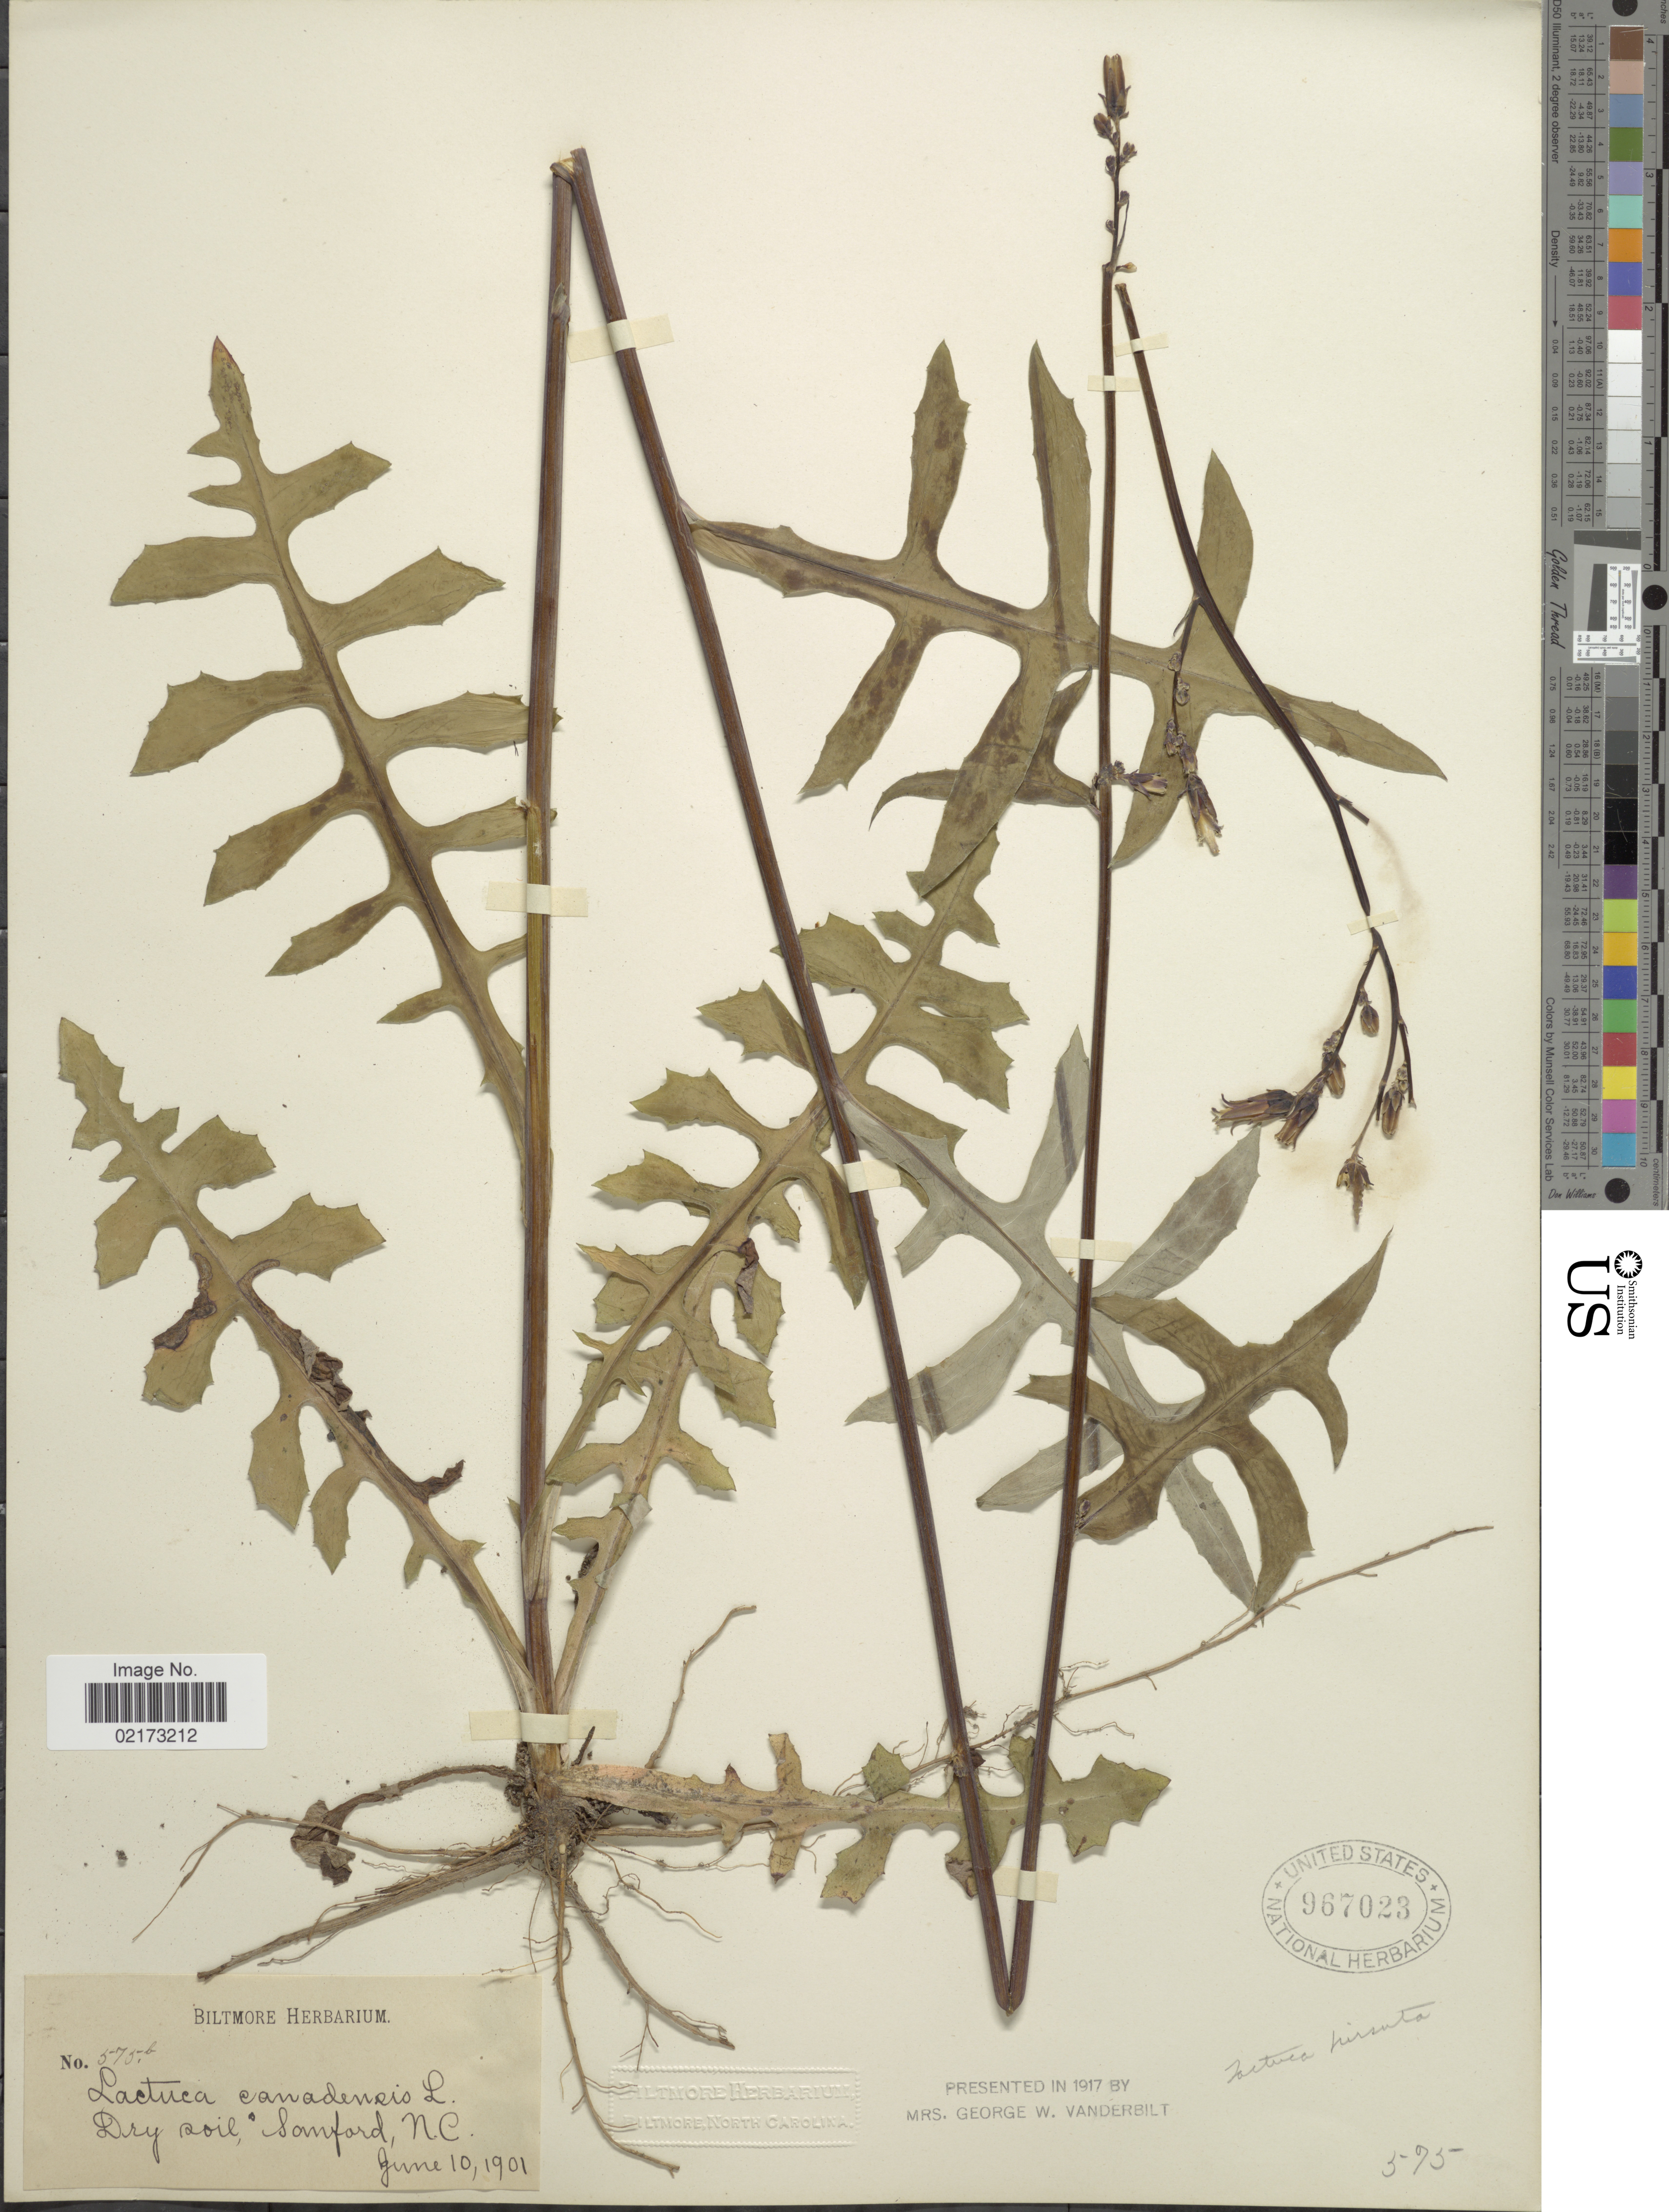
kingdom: Plantae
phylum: Tracheophyta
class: Magnoliopsida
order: Asterales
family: Asteraceae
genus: Lactuca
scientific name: Lactuca hirsuta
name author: Muhl. ex Nutt.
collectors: ex herb. Biltmore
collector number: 575b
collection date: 1901-06-10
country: United States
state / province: North Carolina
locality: Sanford, N. C.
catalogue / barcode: US 967023